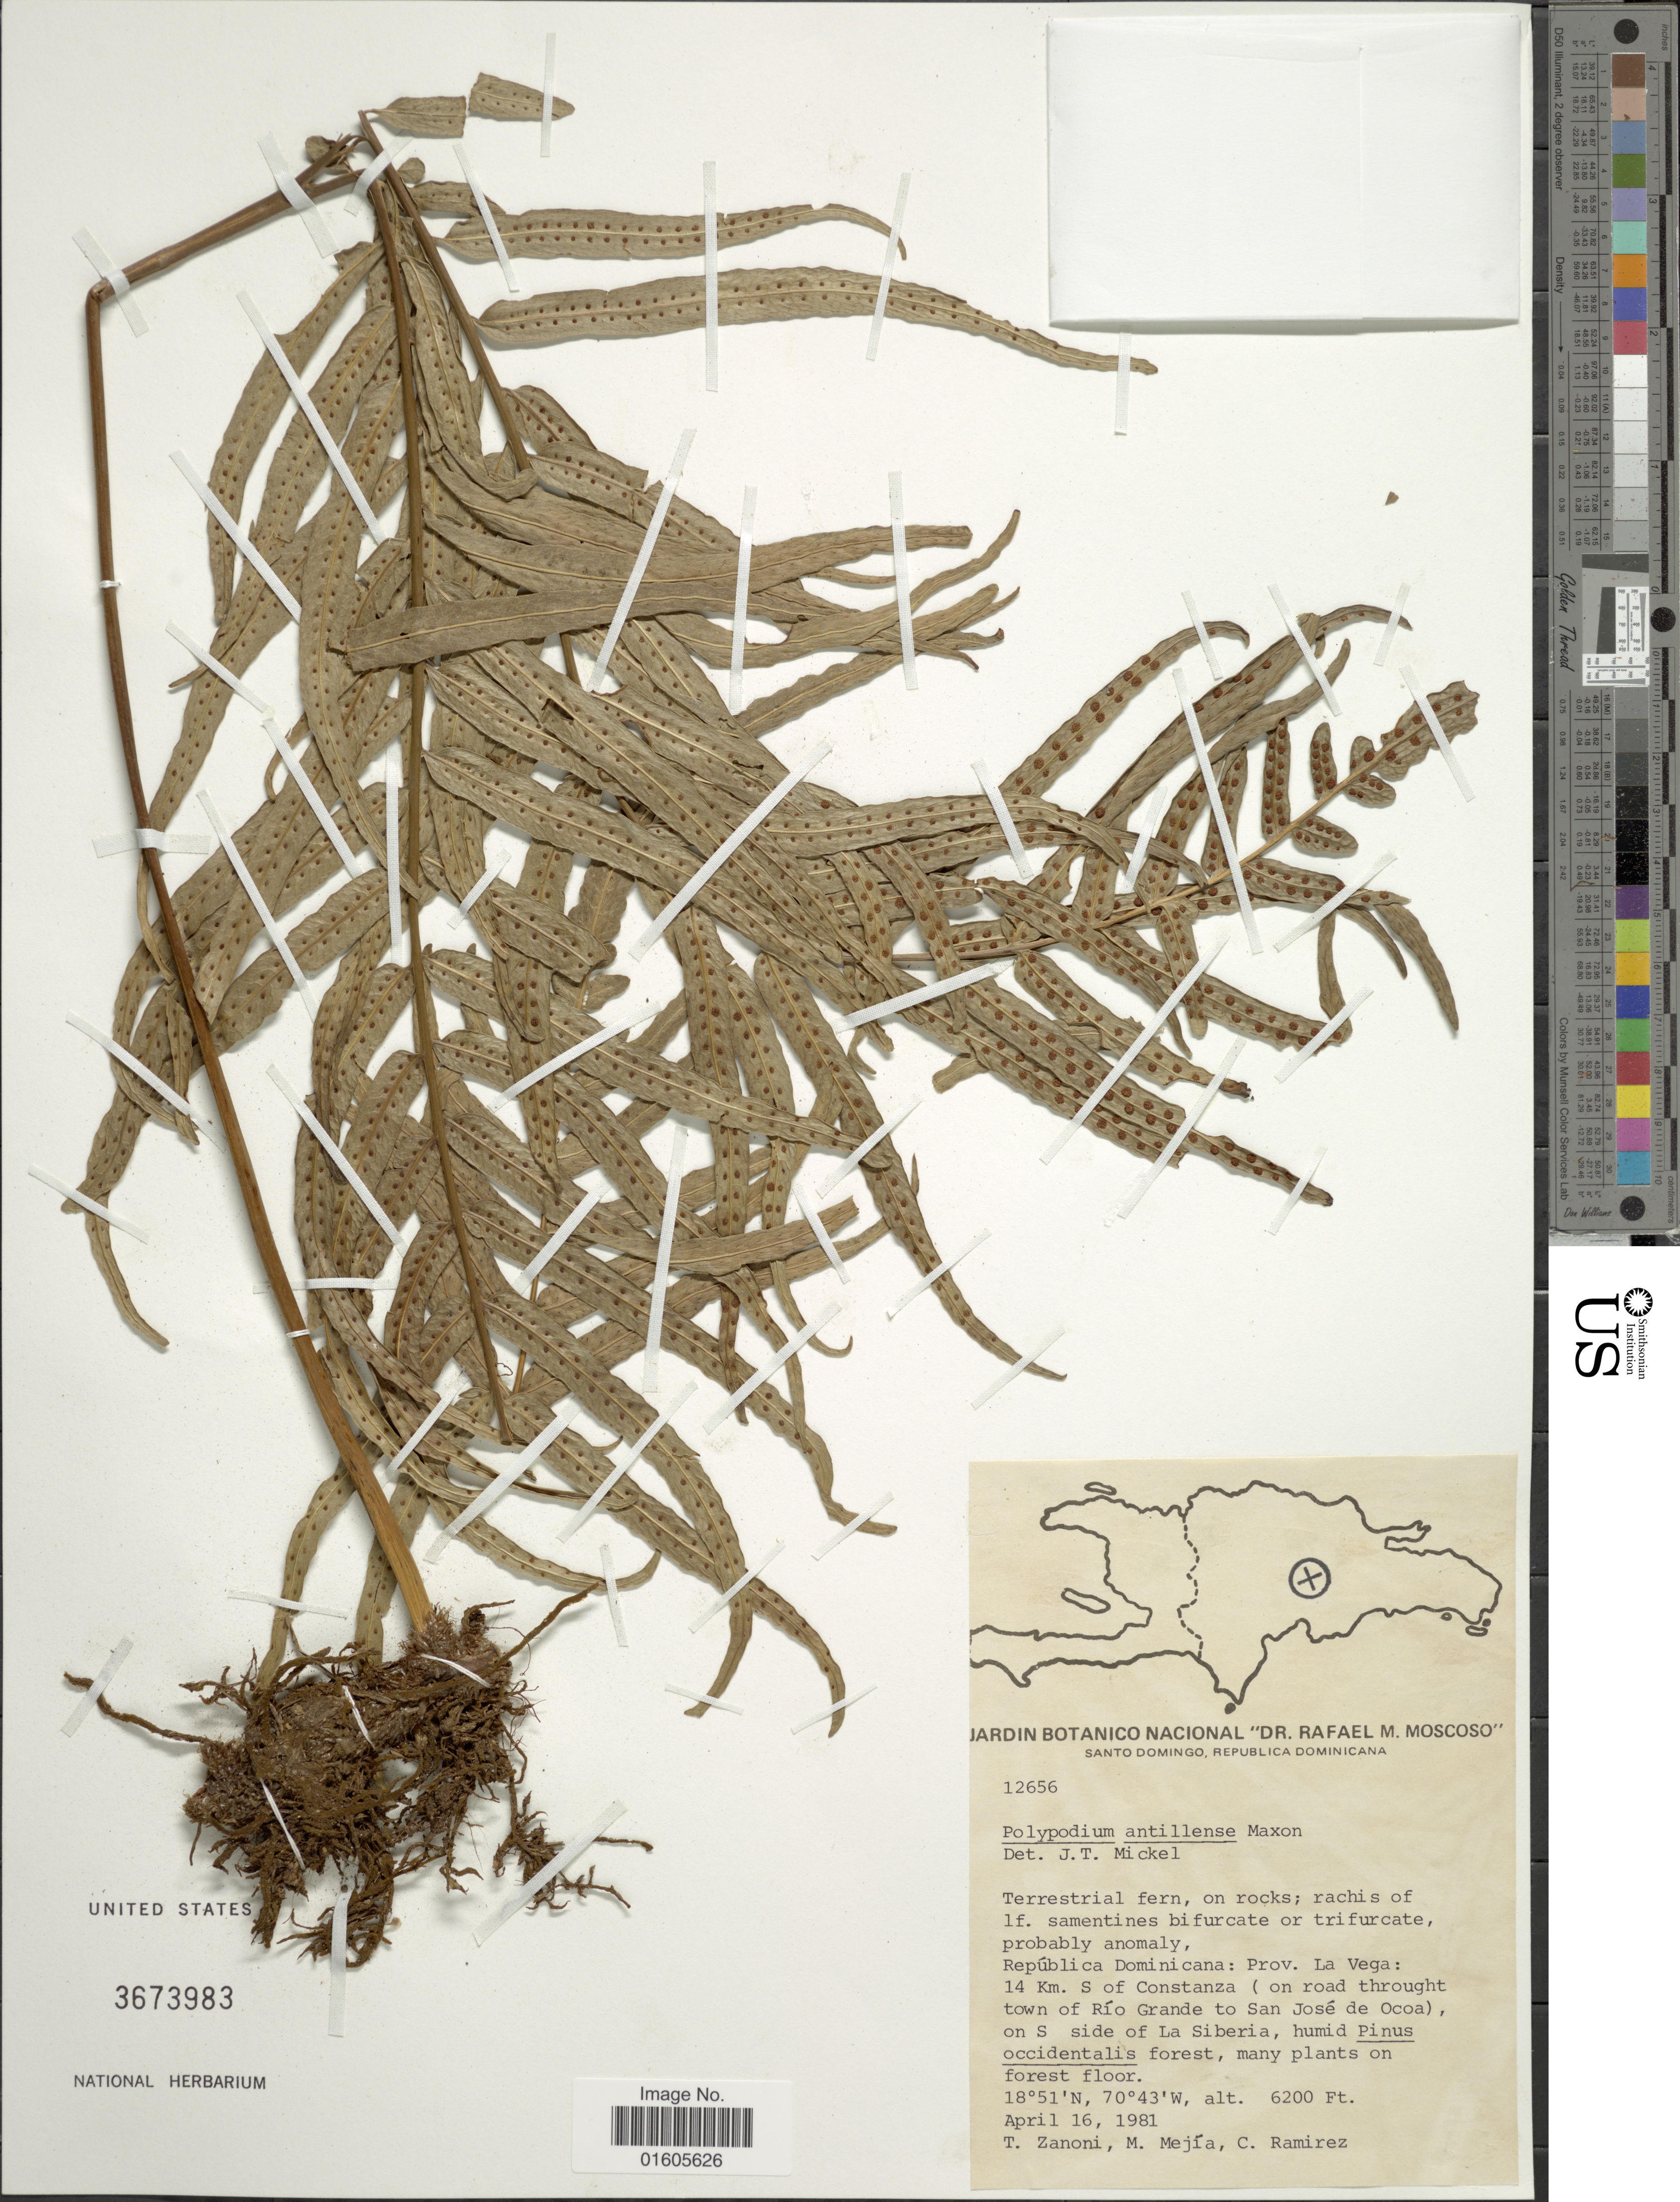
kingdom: Plantae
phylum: Tracheophyta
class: Polypodiopsida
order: Polypodiales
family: Polypodiaceae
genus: Serpocaulon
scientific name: Serpocaulon acuminatum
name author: (Fée) Christenh.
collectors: T. A. Zanoni, M. Mejia & C. Ramirez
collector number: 12656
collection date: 1981-04-16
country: Dominican Republic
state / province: La Vega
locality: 14 Km. S of Constanaza (on road throught town of Río Grande to San José de Ocoa), on side of La Siberia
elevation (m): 1890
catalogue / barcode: US 3673983